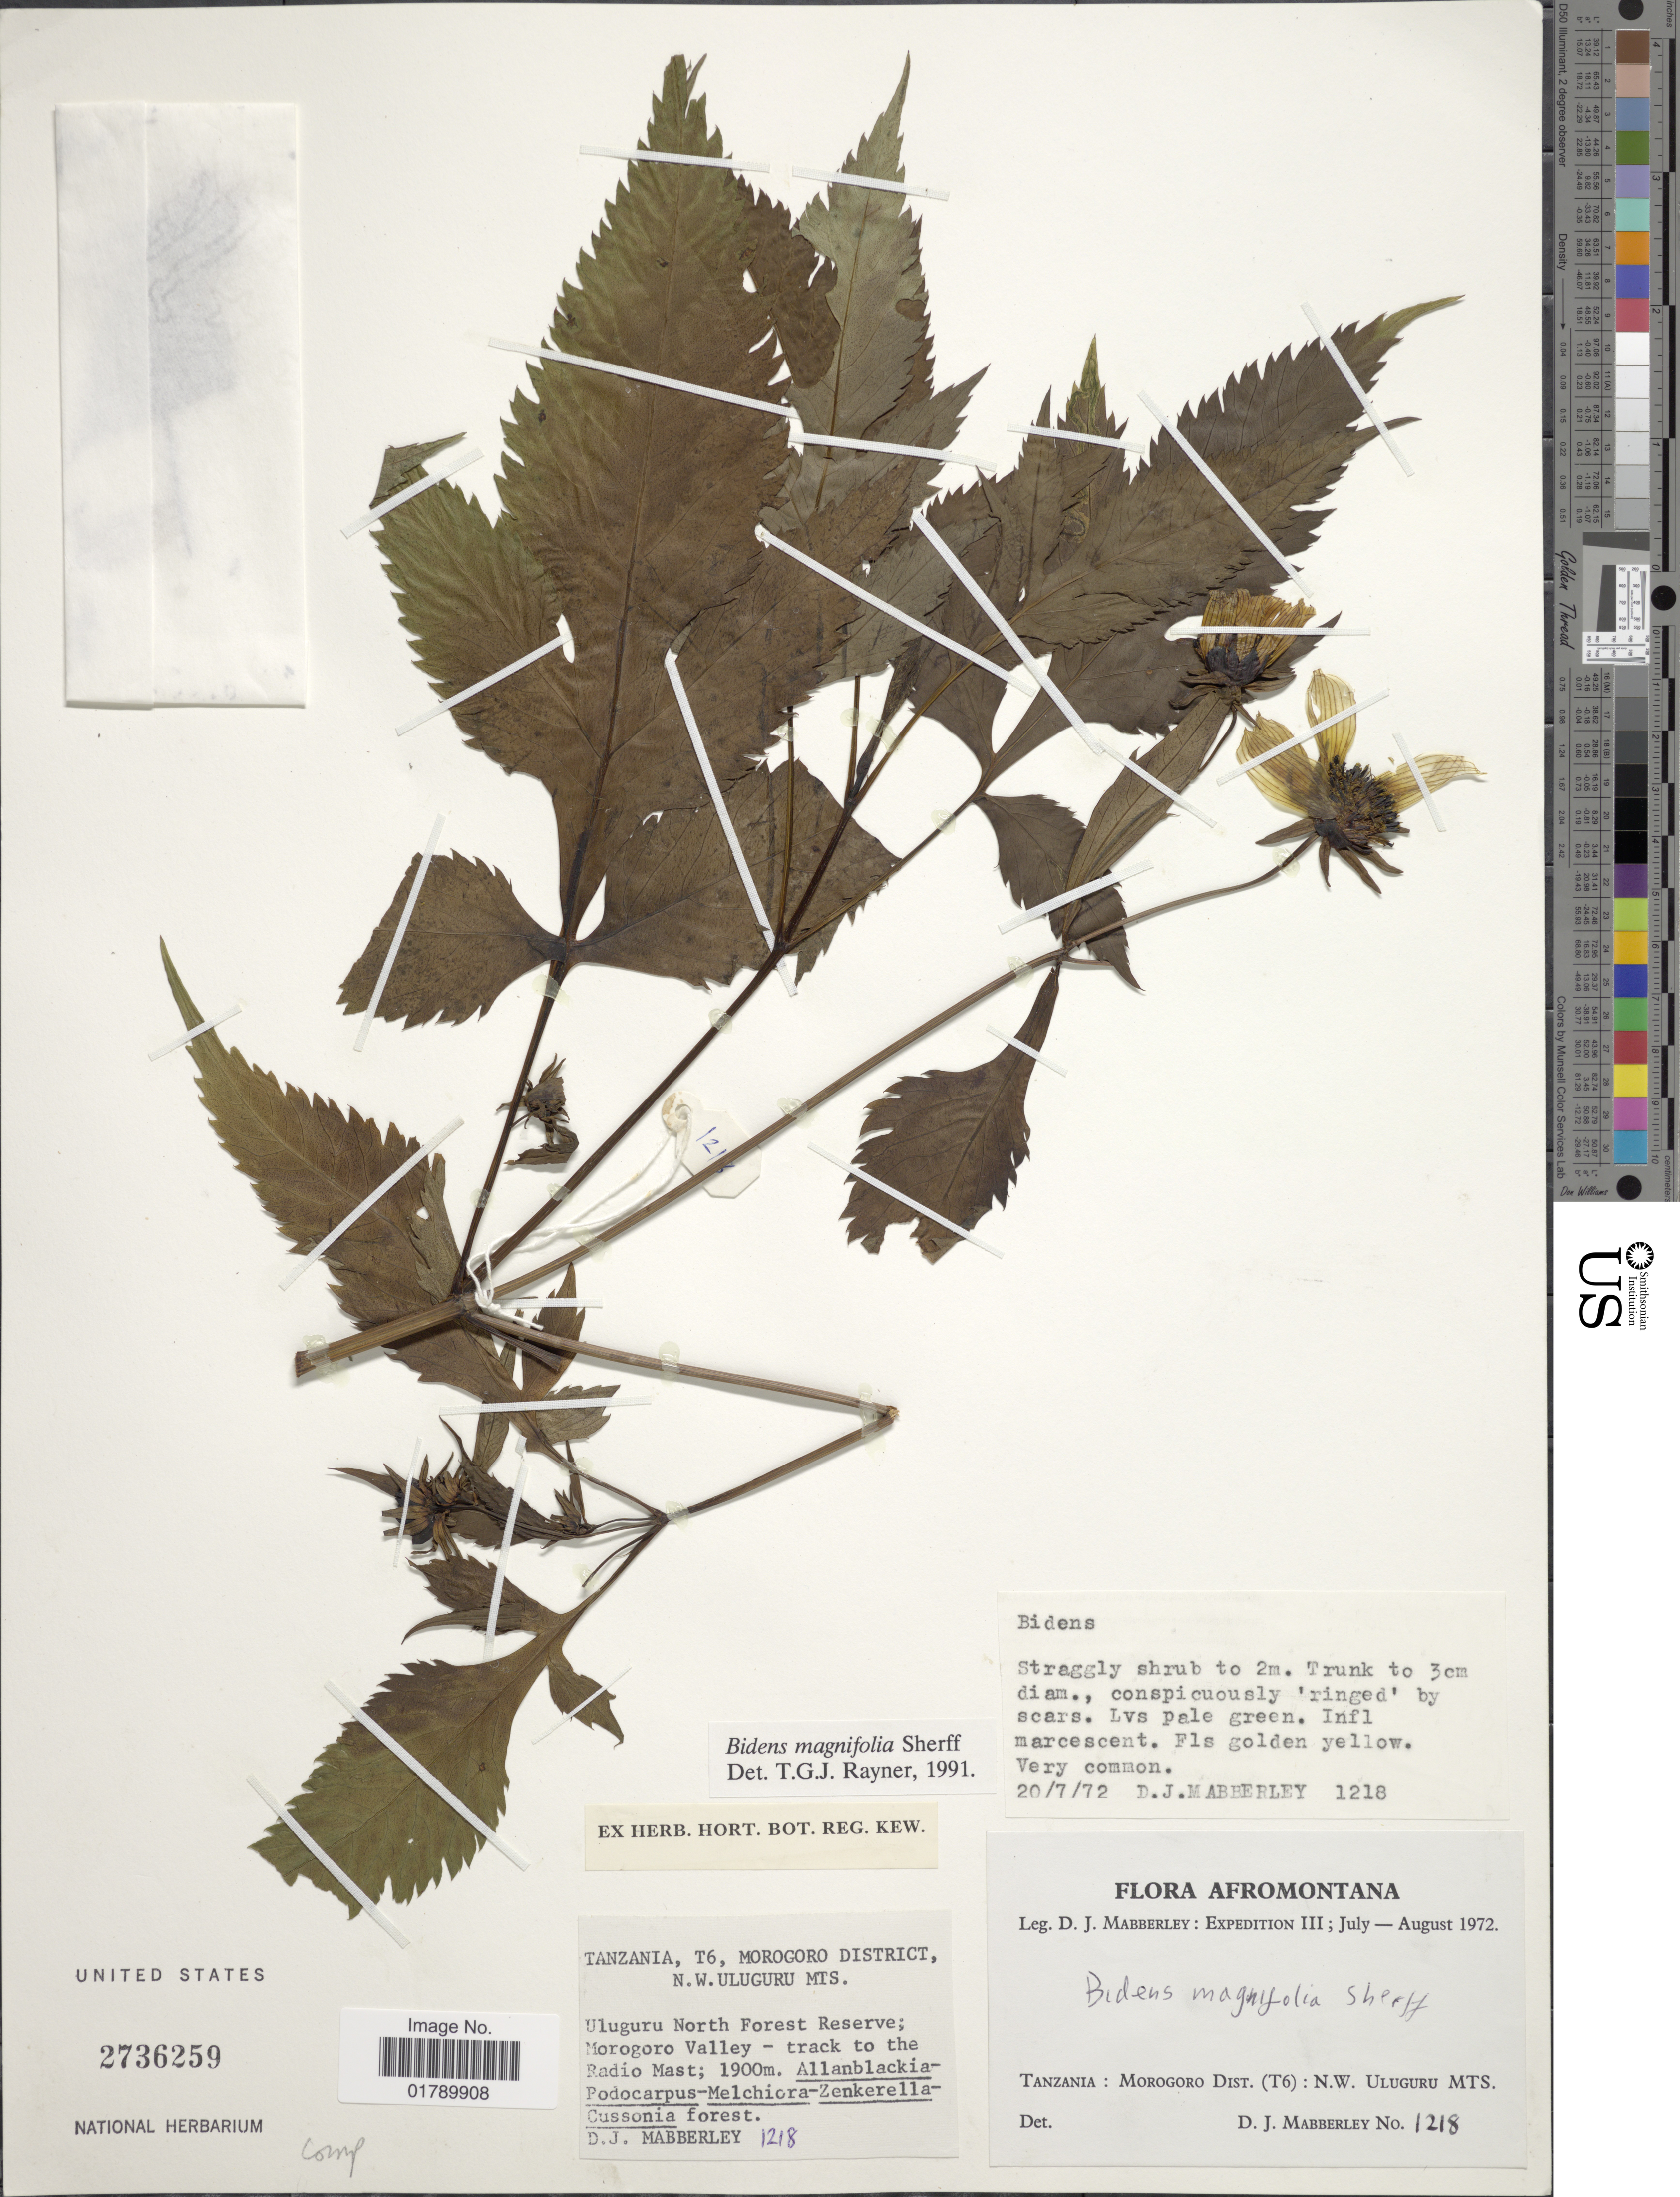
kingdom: Plantae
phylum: Tracheophyta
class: Magnoliopsida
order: Asterales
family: Asteraceae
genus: Bidens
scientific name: Bidens magnifolia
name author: Sherff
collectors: D. Mabberley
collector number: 1218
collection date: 1972-07-20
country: Tanzania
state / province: Morogoro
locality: Tanzania: Morogoro Dist, (T6): N.W. Uluguru Mts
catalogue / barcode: US 2736259